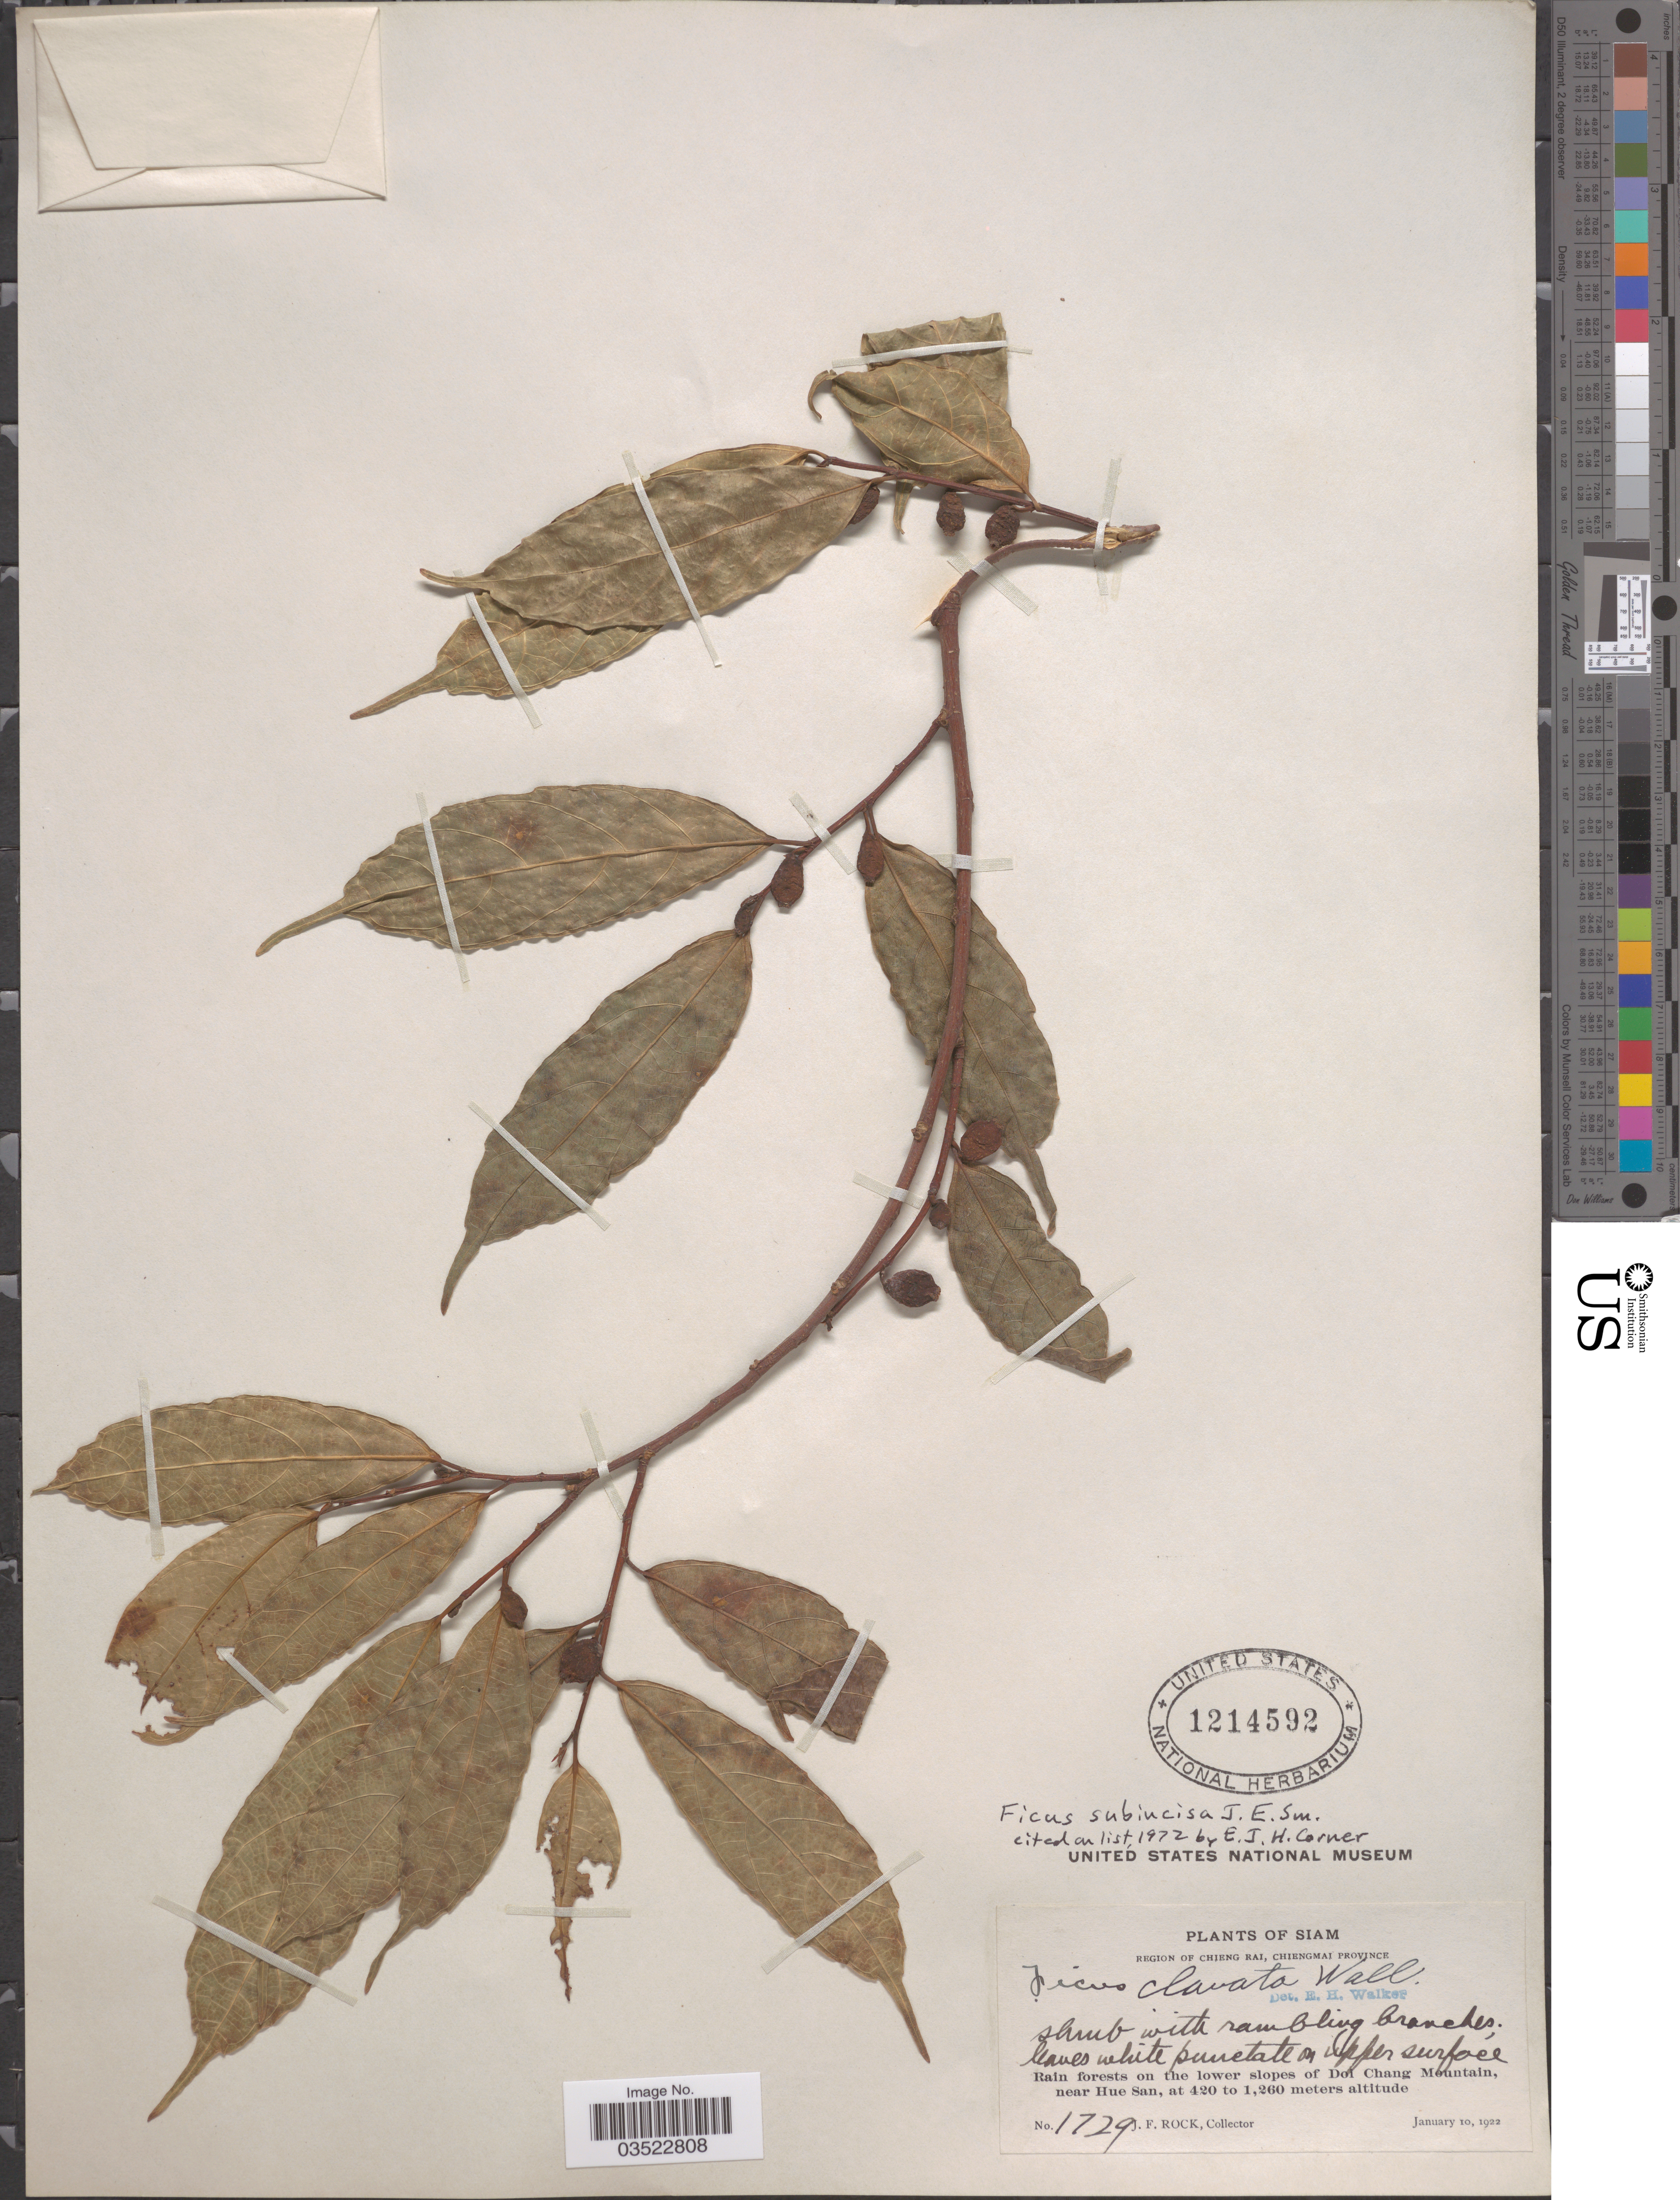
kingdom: Plantae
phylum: Tracheophyta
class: Magnoliopsida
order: Rosales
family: Moraceae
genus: Ficus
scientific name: Ficus subincisa var. subincisa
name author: Buch.-Ham. ex Sm.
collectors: J. Rock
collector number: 1729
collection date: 1922-01-10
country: Thailand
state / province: Chiang Mai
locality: Siam. Region of Chieng Rai, Chiengmai Province. Rain forests on the lower slopes of Doi Chang Mountain, near Hue San.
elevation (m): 420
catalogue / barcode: US 1214592